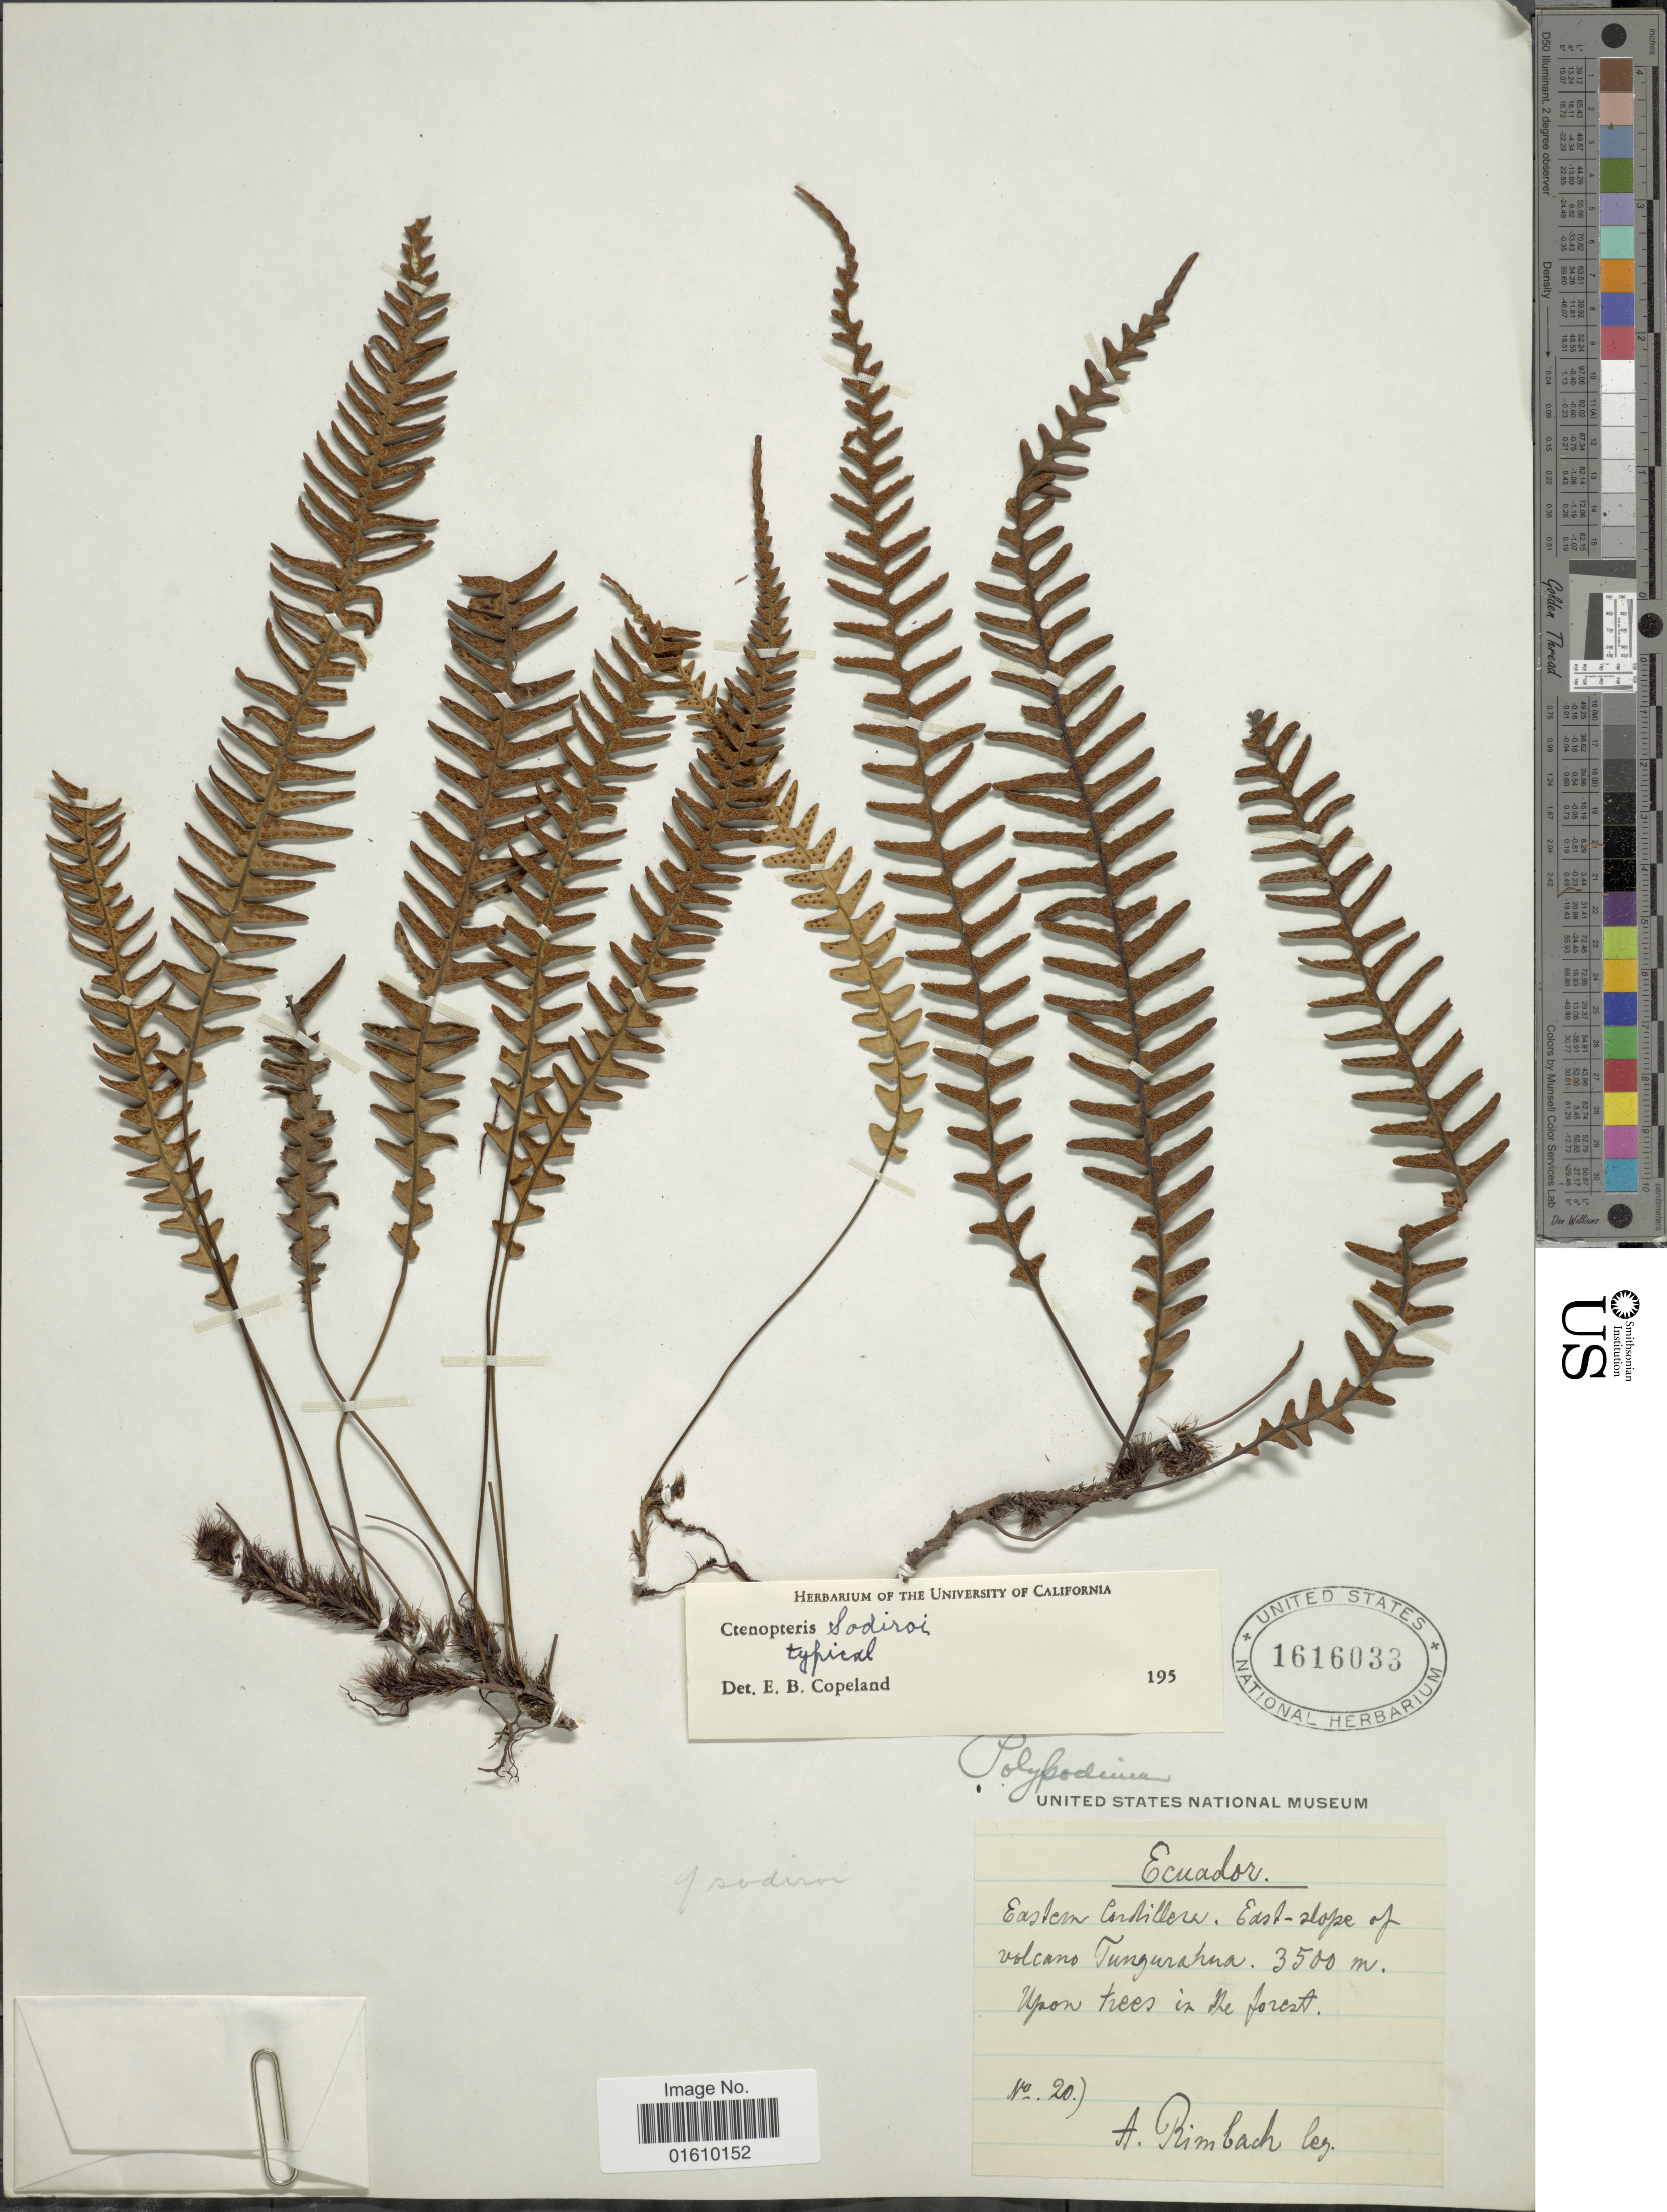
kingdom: Plantae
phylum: Tracheophyta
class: Polypodiopsida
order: Polypodiales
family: Polypodiaceae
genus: Melpomene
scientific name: Melpomene sodiroi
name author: (Christ & Rosenst.) A.R. Sm. & R.C. Moran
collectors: A. Rimbach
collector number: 20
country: Ecuador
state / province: Tungurahua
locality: Eastern Cordillera, East-slope of volcano Tungurahua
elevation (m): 3500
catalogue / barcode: US 1616033